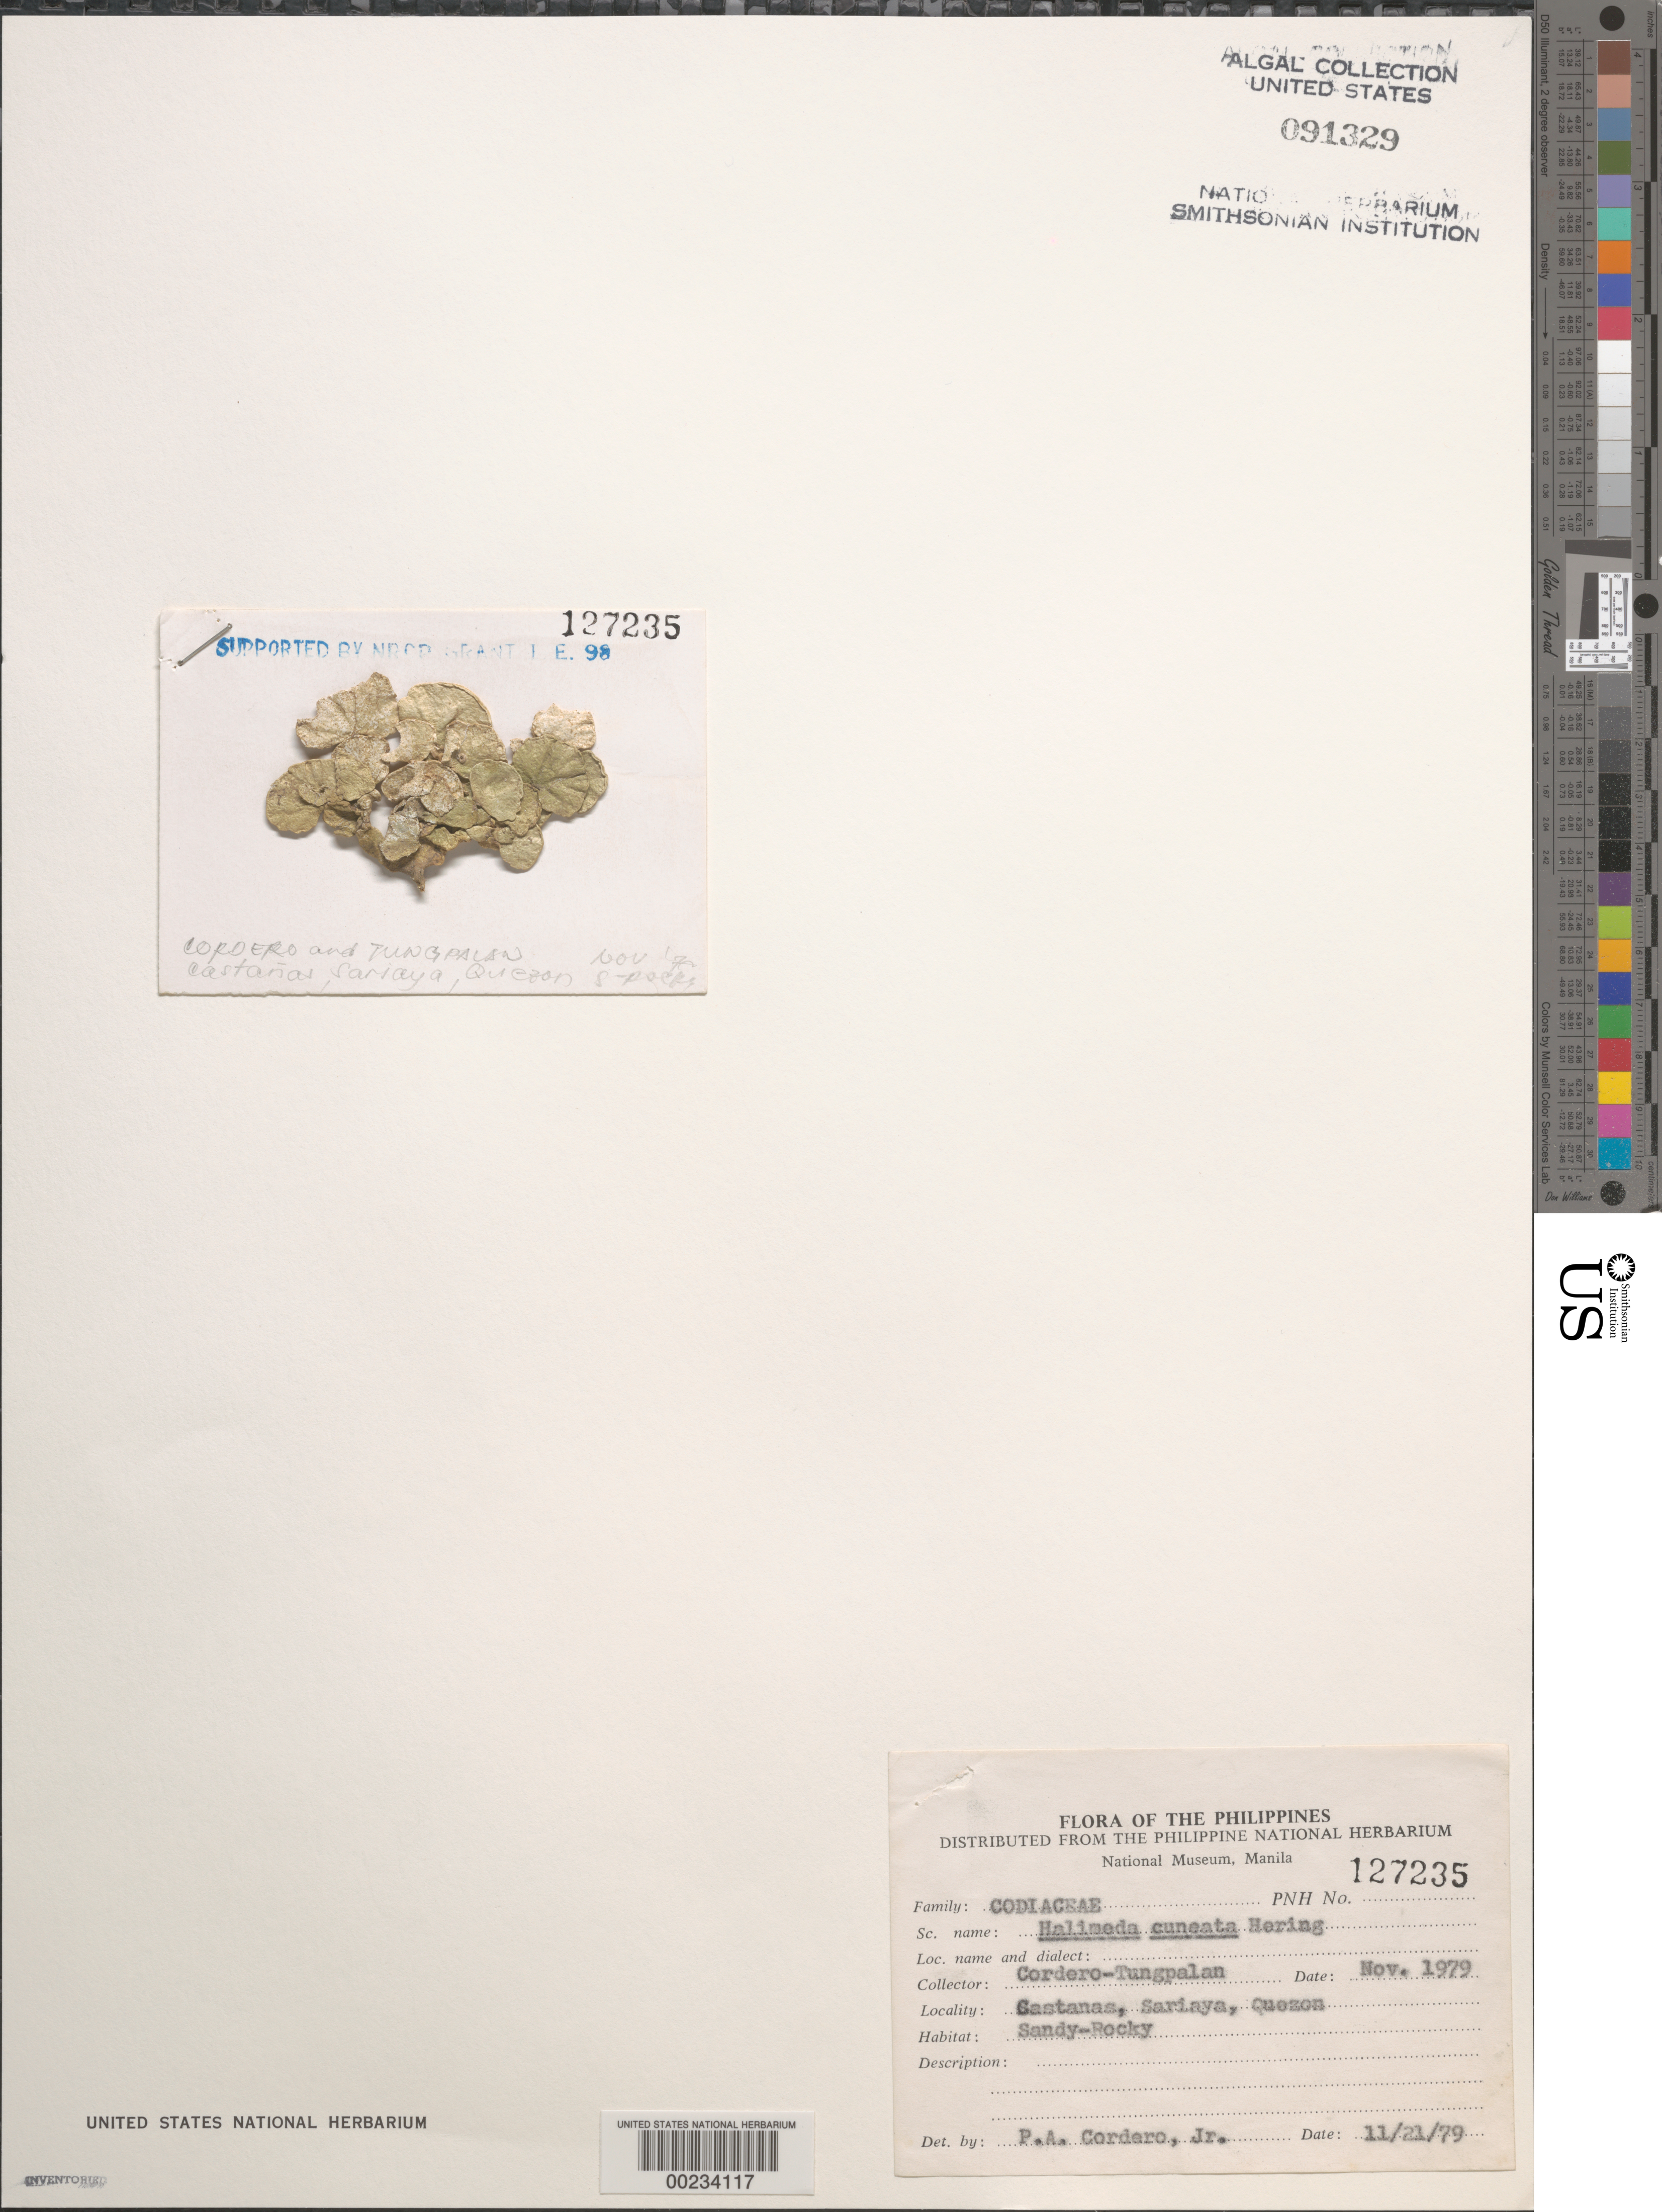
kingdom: Plantae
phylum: Chlorophyta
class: Ulvophyceae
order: Bryopsidales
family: Halimedaceae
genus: Halimeda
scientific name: Halimeda cuneata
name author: Hering in Krauss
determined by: Cordero, P. A., Jr.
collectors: P. A. Cordero & A. Tungpalan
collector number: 127235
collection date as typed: Nov 1979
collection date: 1979-11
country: Philippines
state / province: Calabarzon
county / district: Quezon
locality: Castanas, sariaya, quezon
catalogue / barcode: US 91329